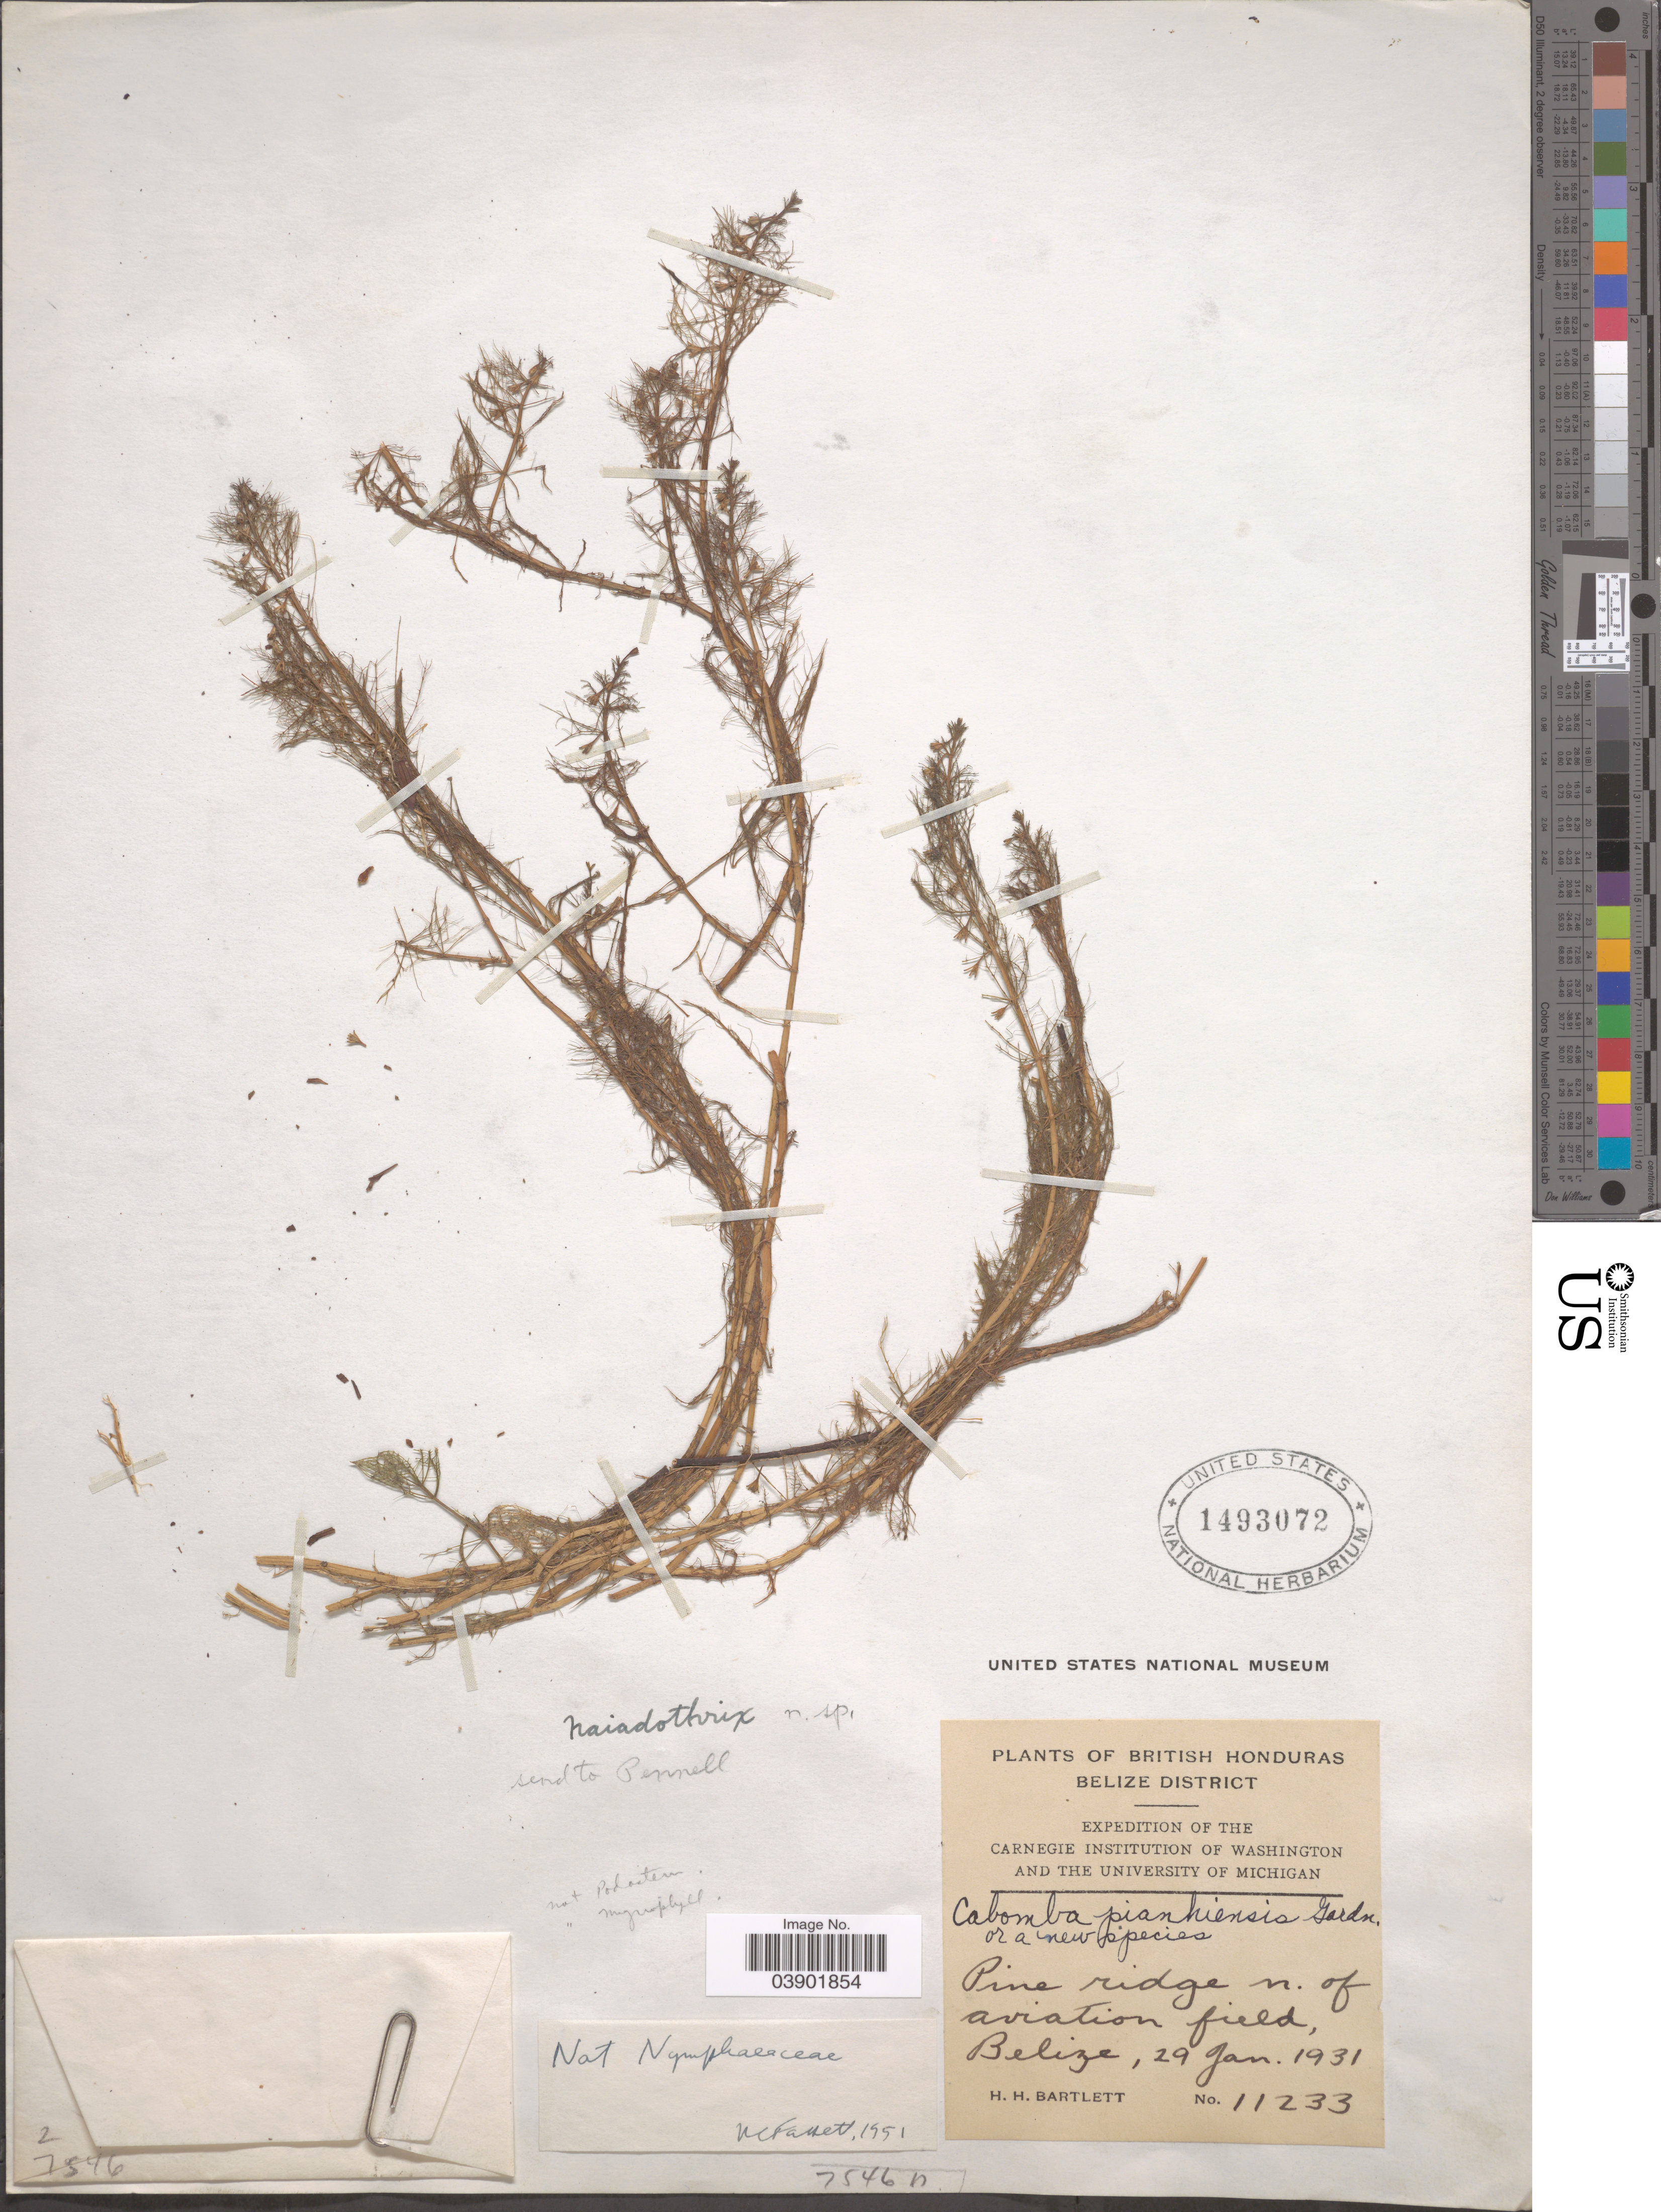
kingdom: Plantae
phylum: Tracheophyta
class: Magnoliopsida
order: Lamiales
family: Plantaginaceae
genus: Bacopa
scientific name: Bacopa sp.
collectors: H. H. Bartlett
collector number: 11233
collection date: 1931-01-29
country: Belize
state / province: Belize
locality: British Honduras, Belize District. Pine ridge n. of aviation field, Belize.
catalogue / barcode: US 1493072